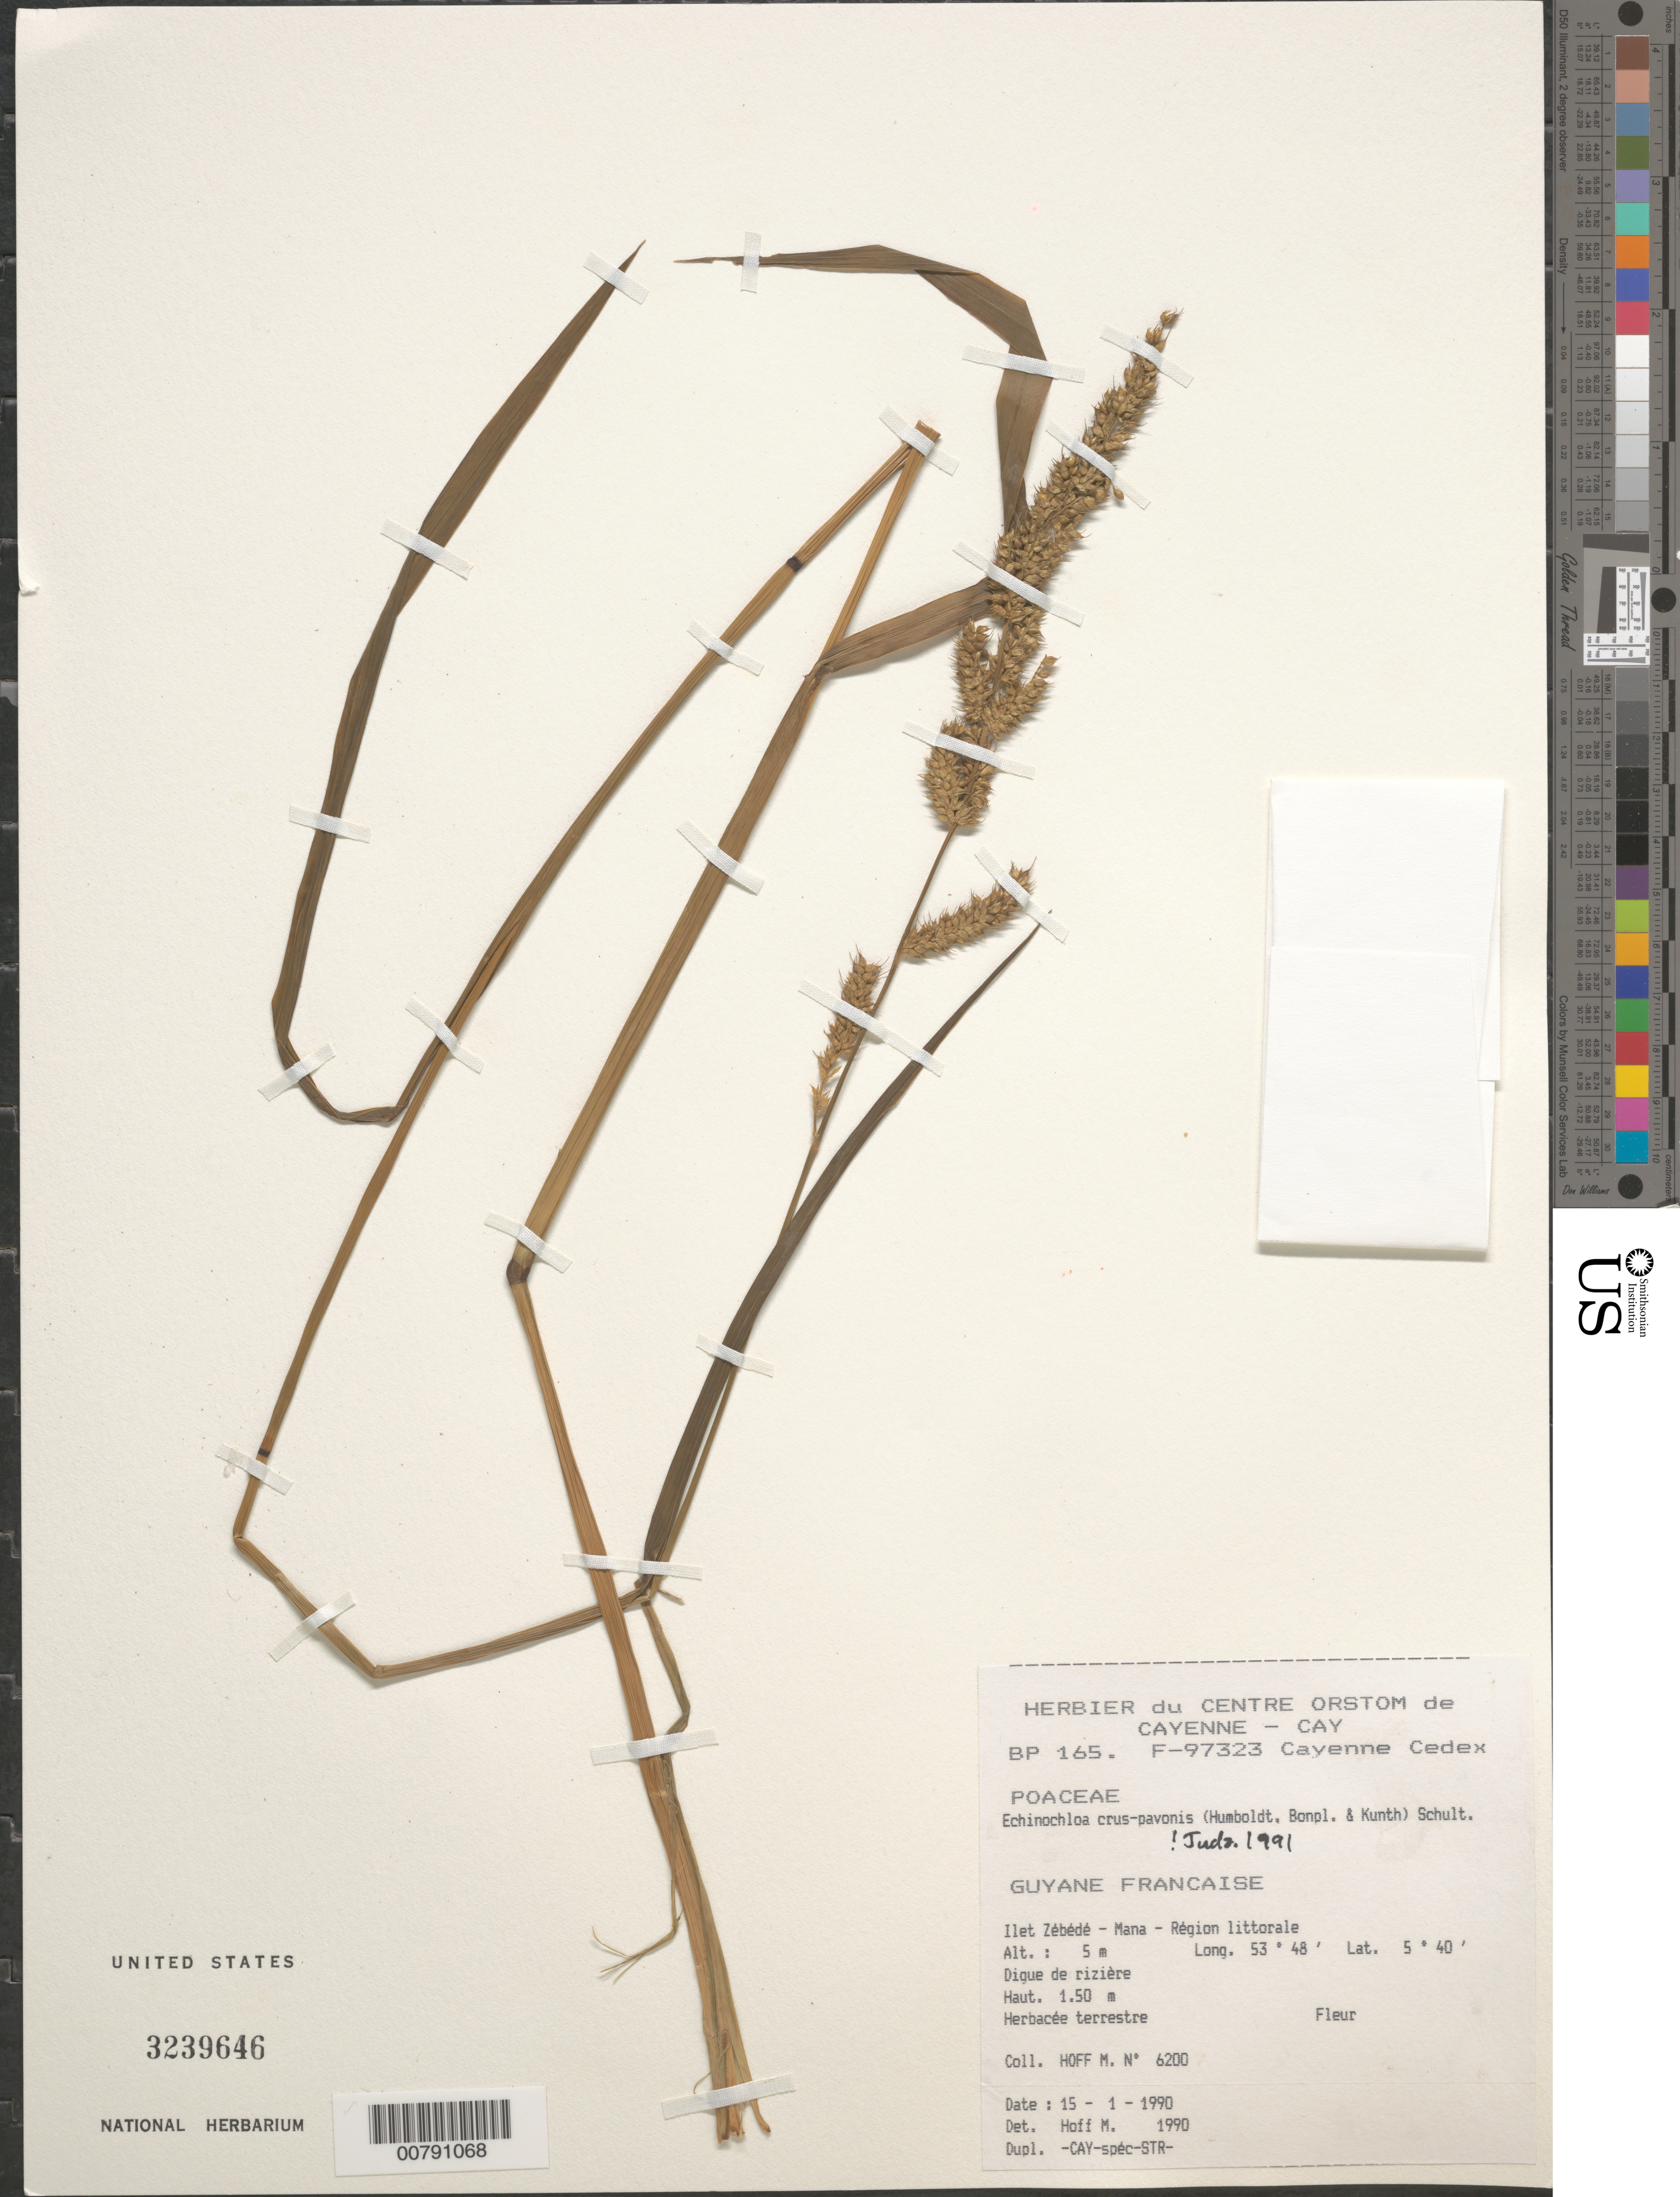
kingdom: Plantae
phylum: Tracheophyta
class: Liliopsida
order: Poales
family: Poaceae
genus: Echinochloa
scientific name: Echinochloa crus-pavonis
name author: (Kunth) Schult.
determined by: Judziewicz, E. J.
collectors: M. Hoff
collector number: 6200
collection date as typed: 15-Jan-90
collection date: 1990-01-15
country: French Guiana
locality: Ilet Zébédé, Mana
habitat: Dique de riziere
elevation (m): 5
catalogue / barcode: US 3239646